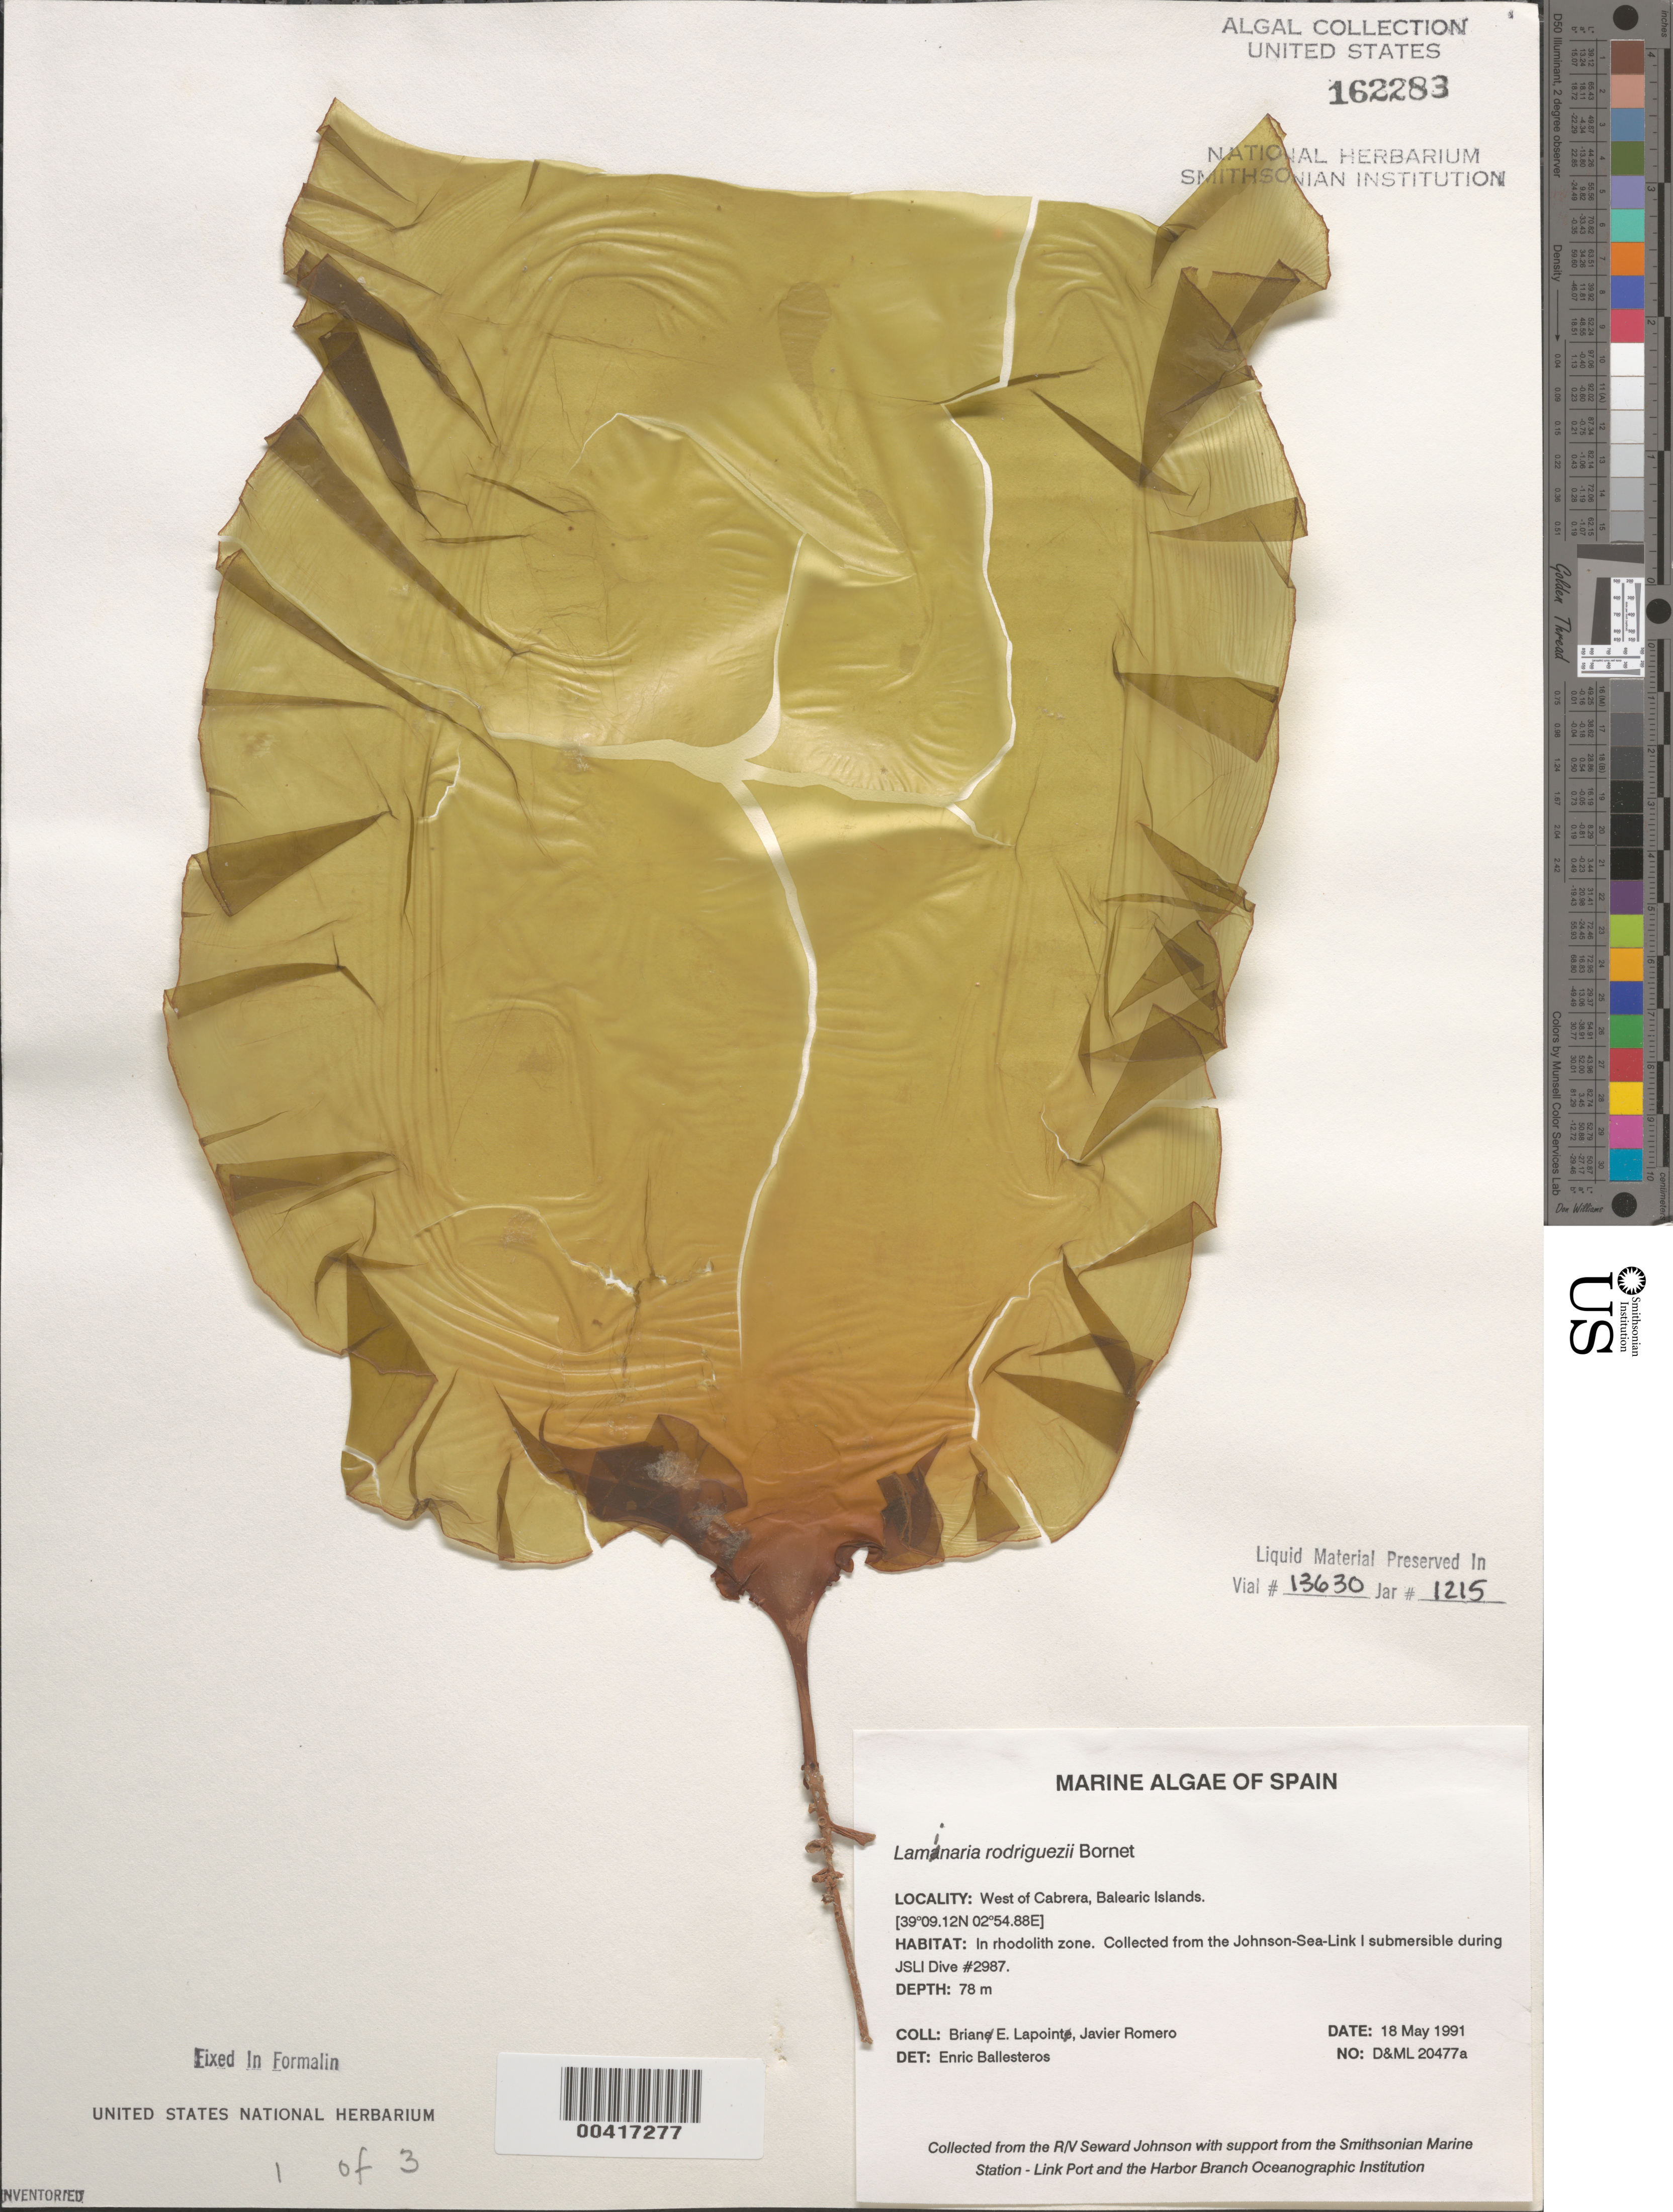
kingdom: Chromista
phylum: Ochrophyta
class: Phaeophyceae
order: Laminariales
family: Laminariaceae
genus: Laminaria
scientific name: Laminaria rodriguezii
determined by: Ballesteros, E.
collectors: B. Lapoint & J. Romero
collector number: D&ML 20477a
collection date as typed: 18 May 1991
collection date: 1991-05-18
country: Spain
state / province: Islas Baleares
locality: Balearic islands, west of cabrera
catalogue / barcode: US 162283